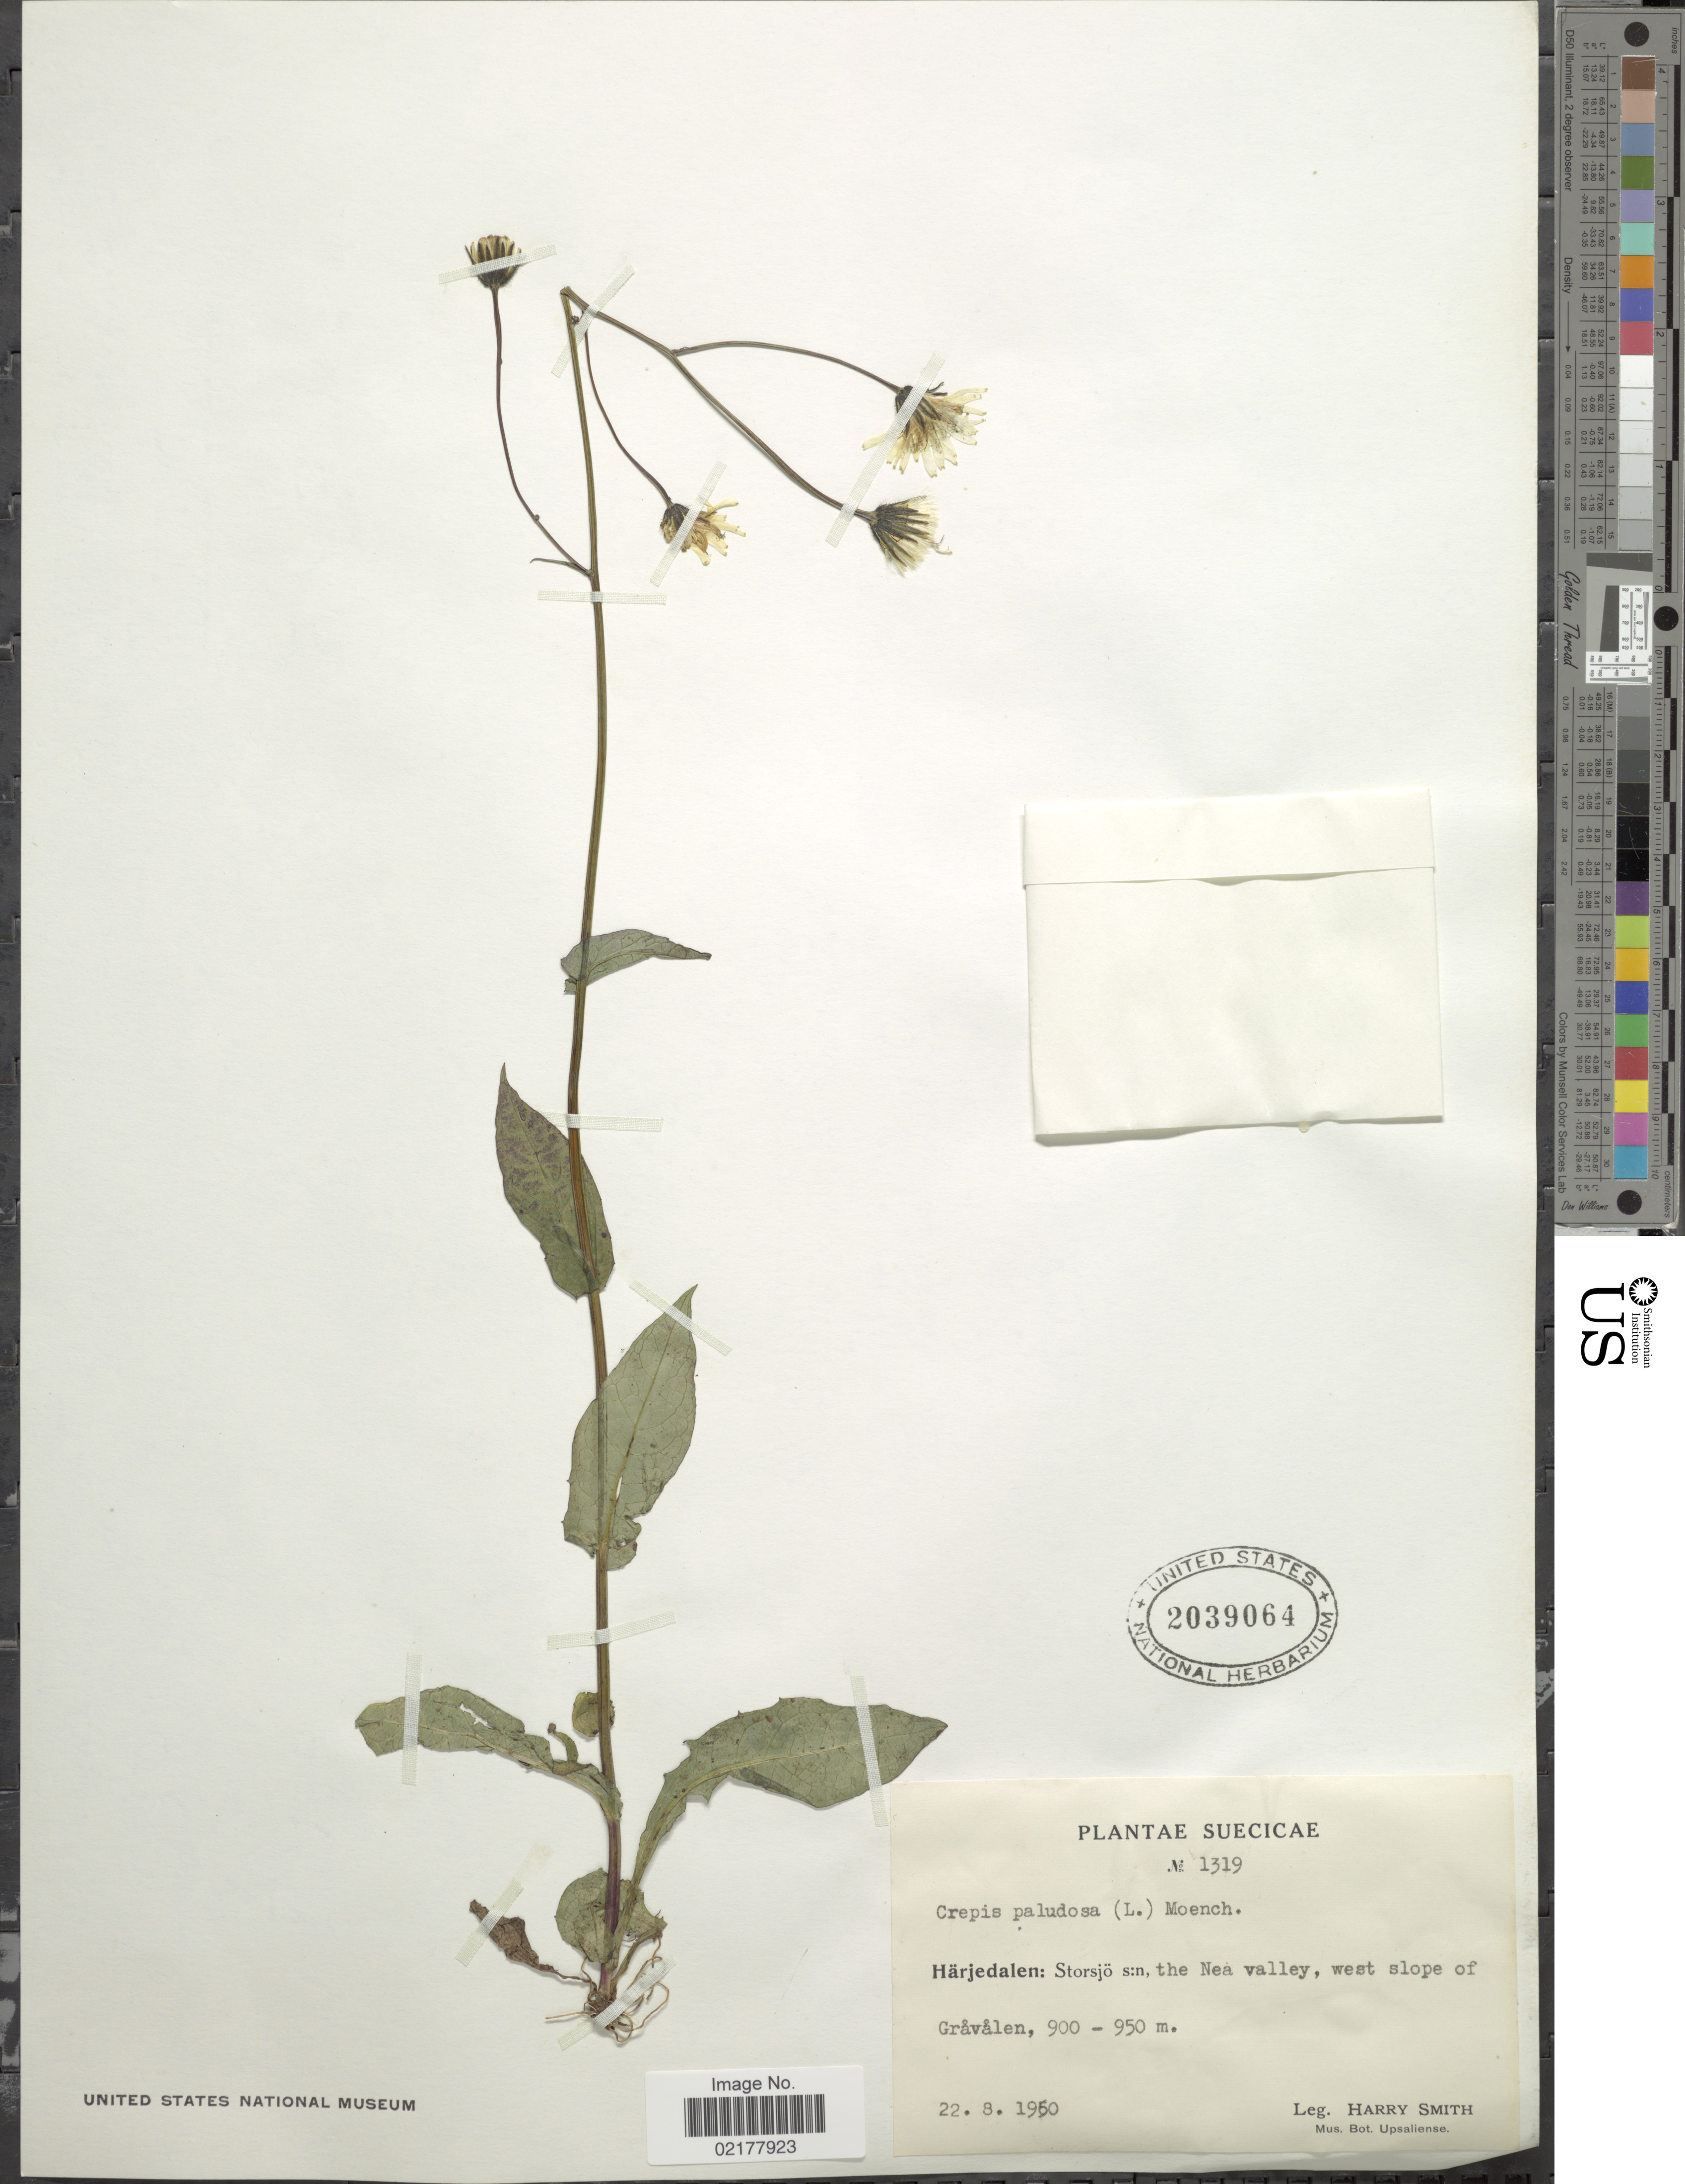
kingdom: Plantae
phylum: Tracheophyta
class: Magnoliopsida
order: Asterales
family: Asteraceae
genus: Crepis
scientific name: Crepis paludosa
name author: (L.) Moench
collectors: H. Smith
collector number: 1319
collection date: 1950-08-22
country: Sweden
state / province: Jamtland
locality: Härjedalen: Storsjö s:n the Nea valley, west slope of Gråvålen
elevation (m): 900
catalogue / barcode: US 2039064